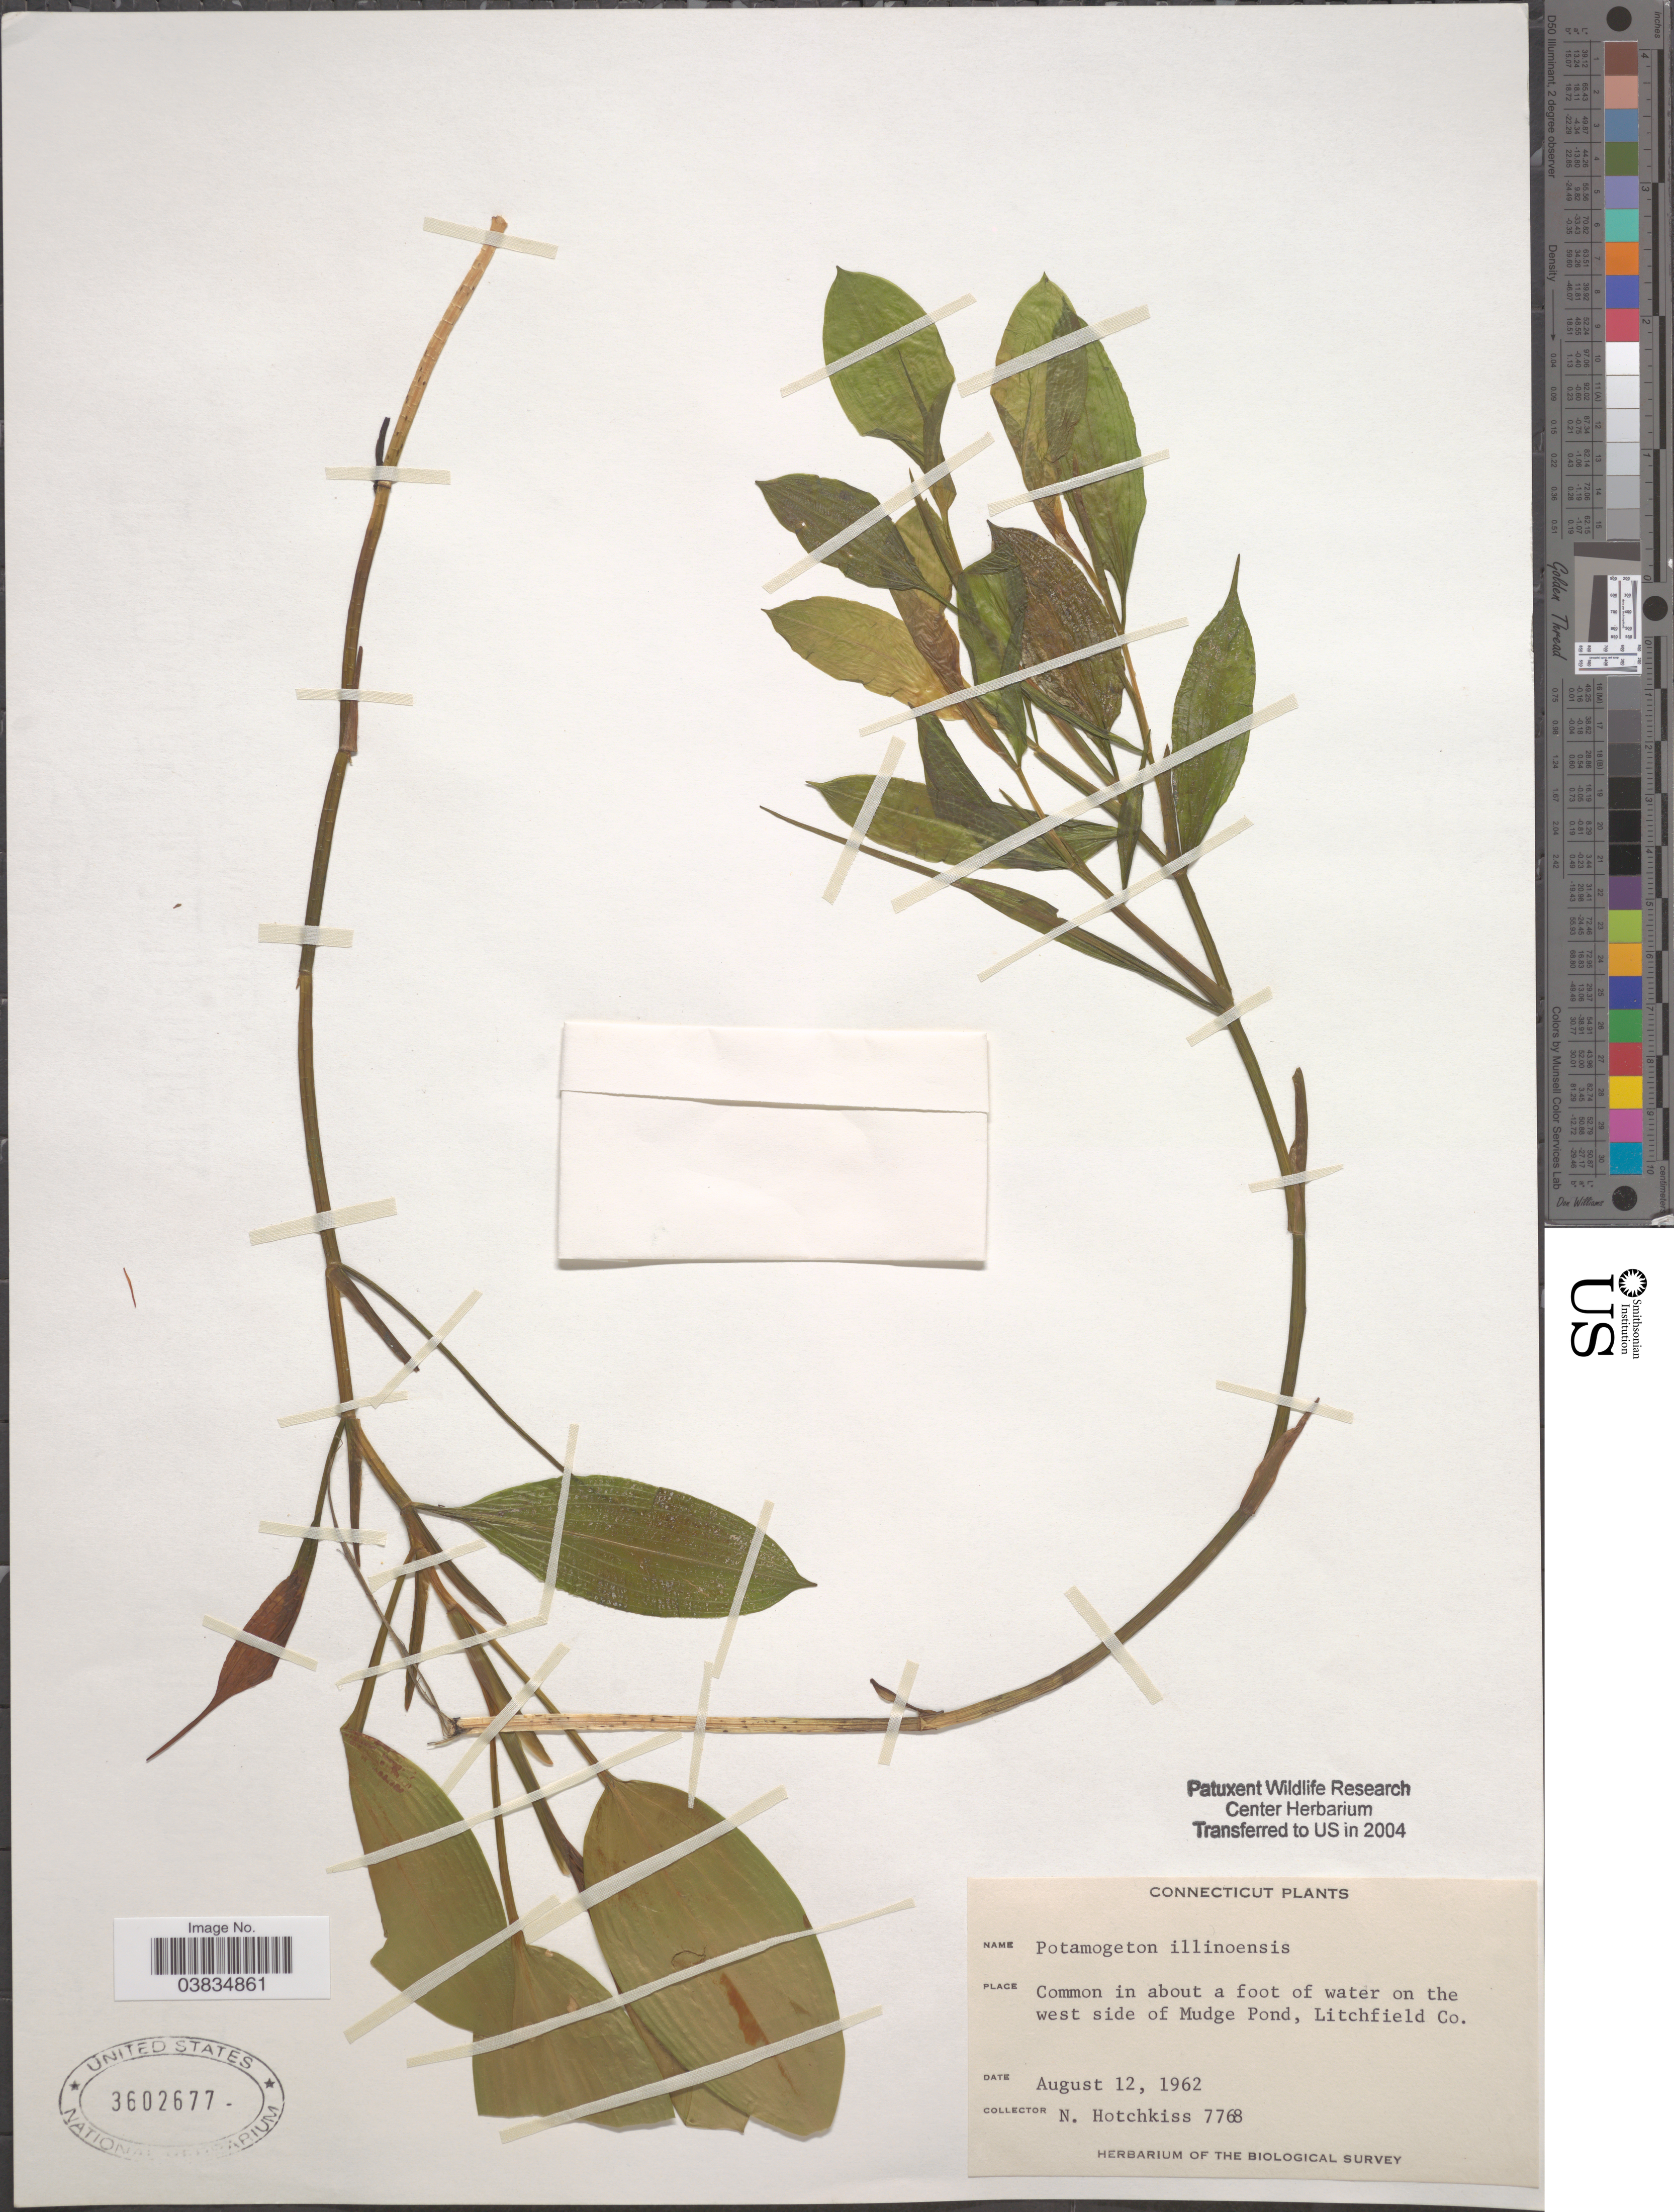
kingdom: Plantae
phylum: Tracheophyta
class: Liliopsida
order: Alismatales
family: Potamogetonaceae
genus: Potamogeton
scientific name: Potamogeton illinoensis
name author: Morong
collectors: N. Hotchkiss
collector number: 7768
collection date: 1962-08-12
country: United States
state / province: Connecticut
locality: In about a foot of water on the west side of Mudge Pond, Litchfield Co.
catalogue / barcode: US 3602677